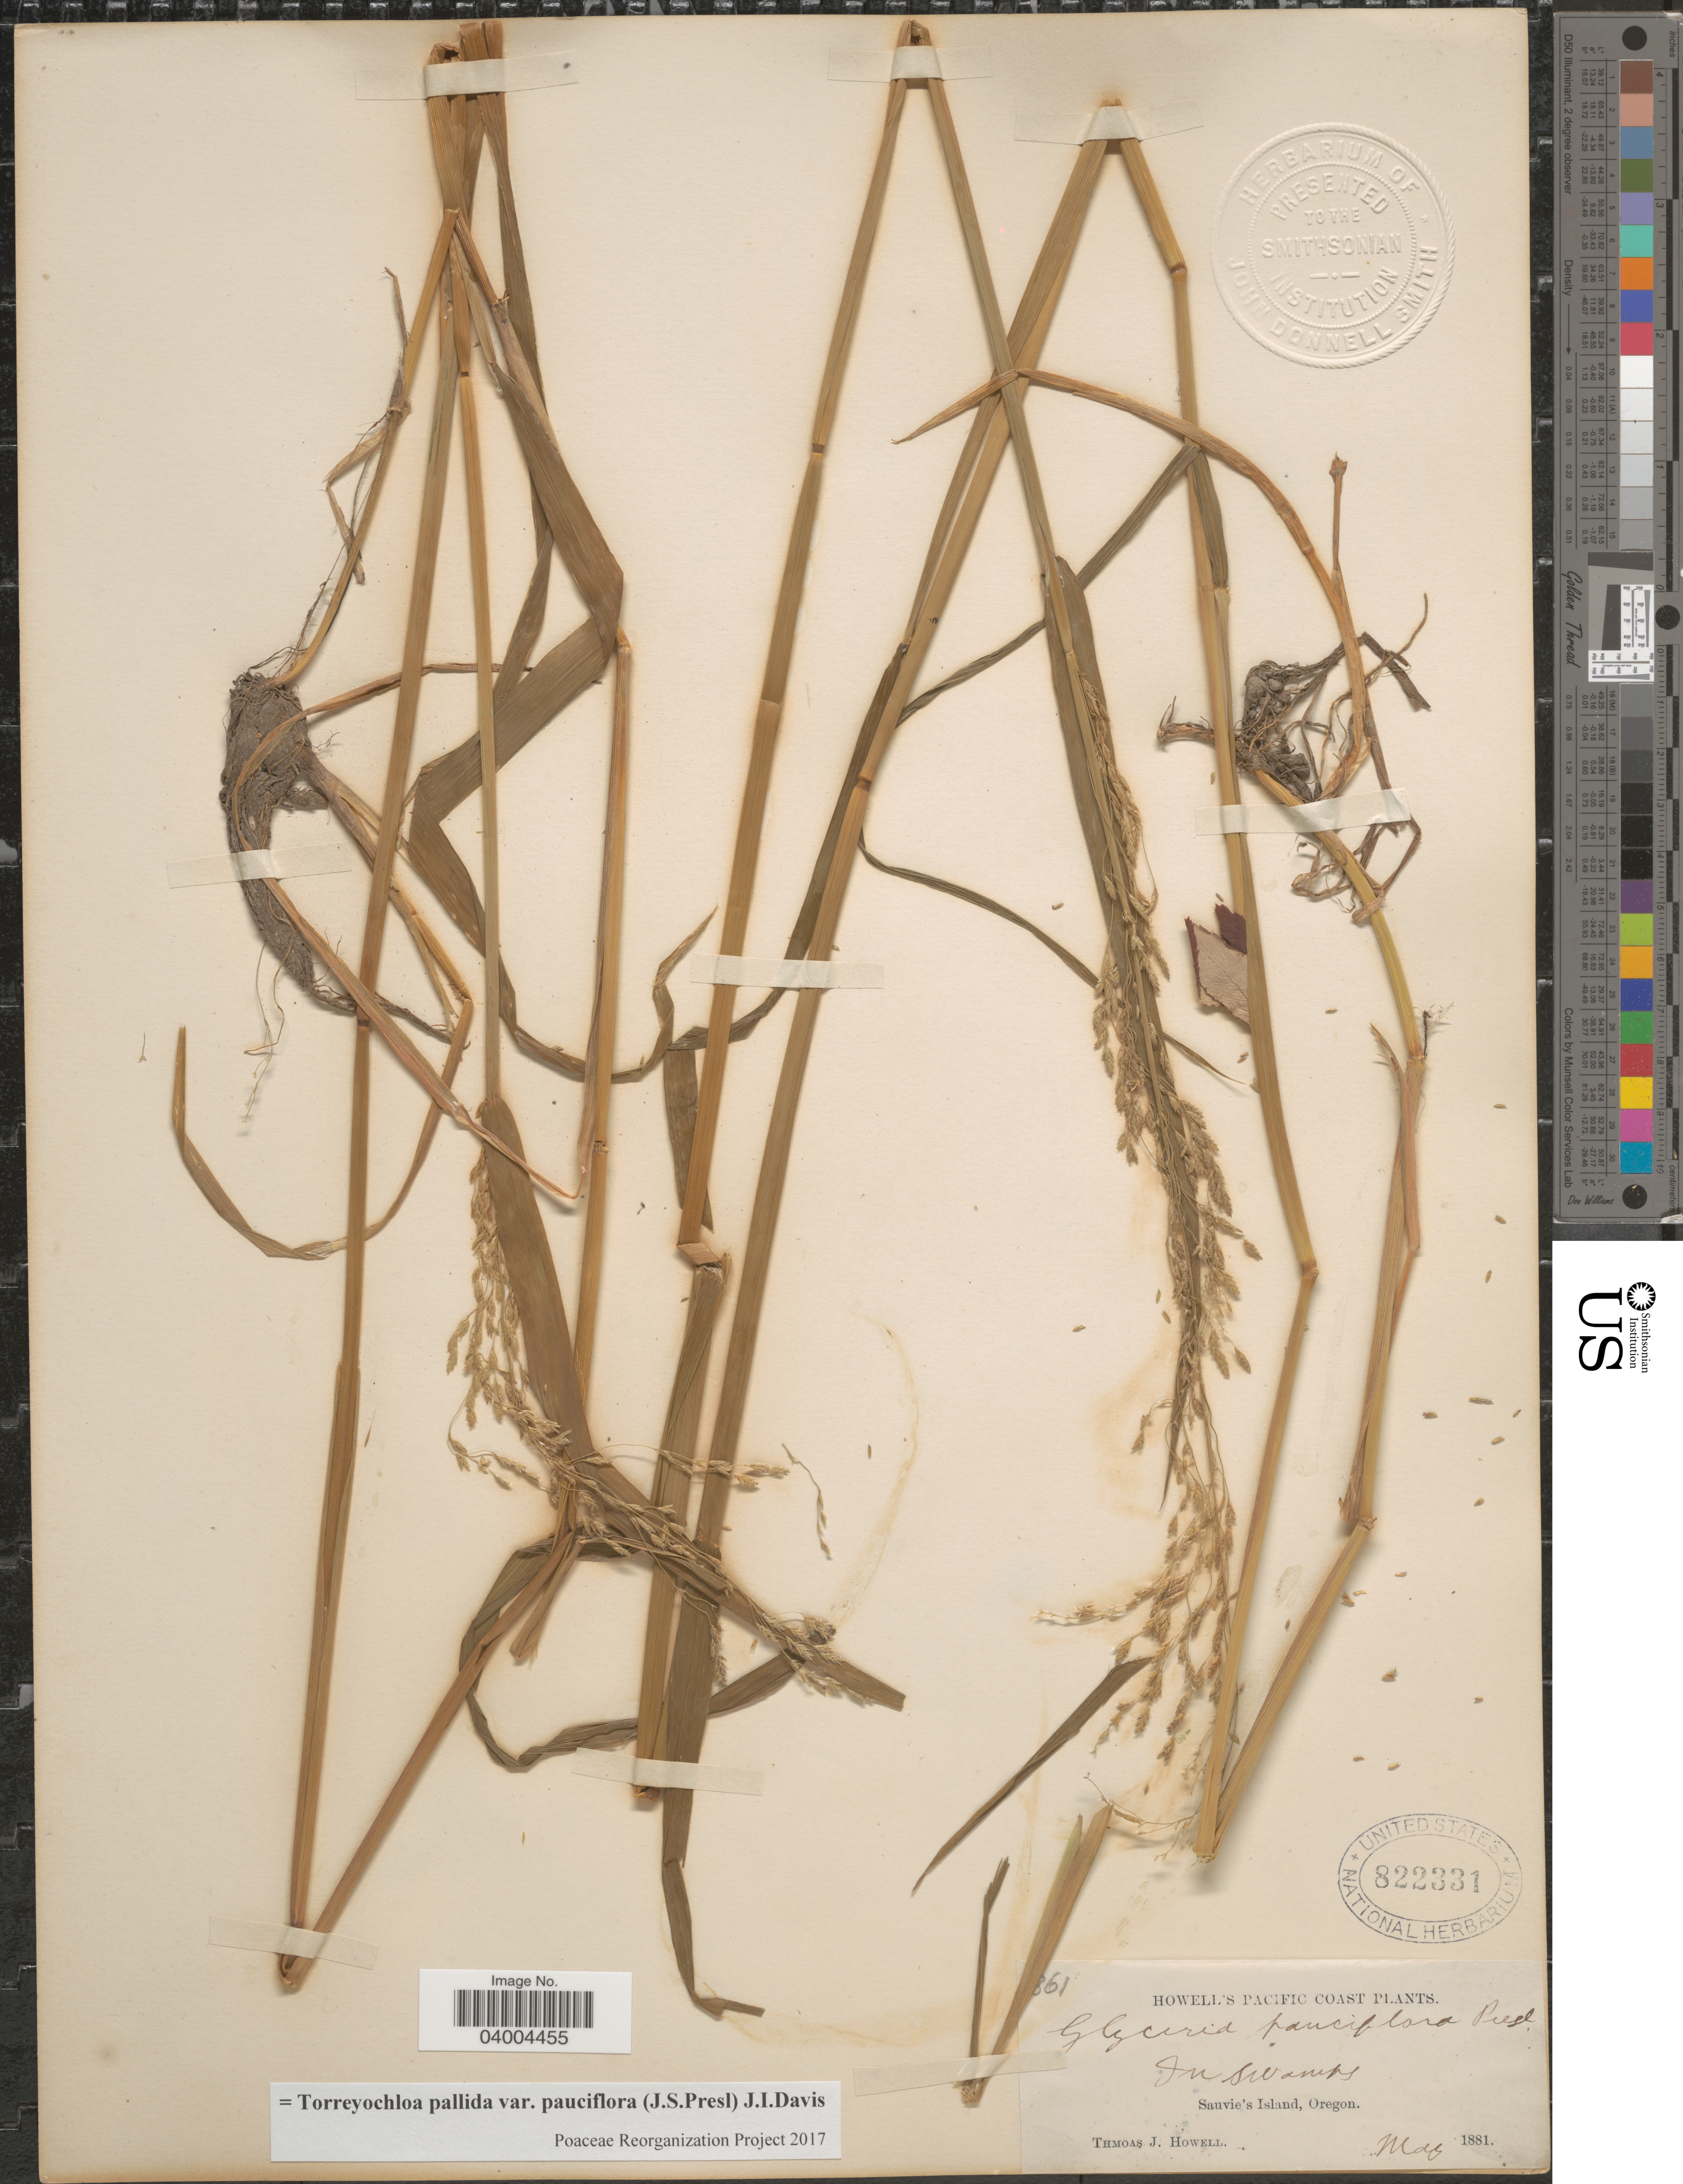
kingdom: Plantae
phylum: Tracheophyta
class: Liliopsida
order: Poales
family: Poaceae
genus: Torreyochloa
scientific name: Torreyochloa pallida var. pauciflora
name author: (J. Presl) J.I. Davis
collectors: T. J. Howell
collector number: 861?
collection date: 1881-05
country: United States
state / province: Oregon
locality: In swamps, Sauvie's Island.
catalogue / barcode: US 822331